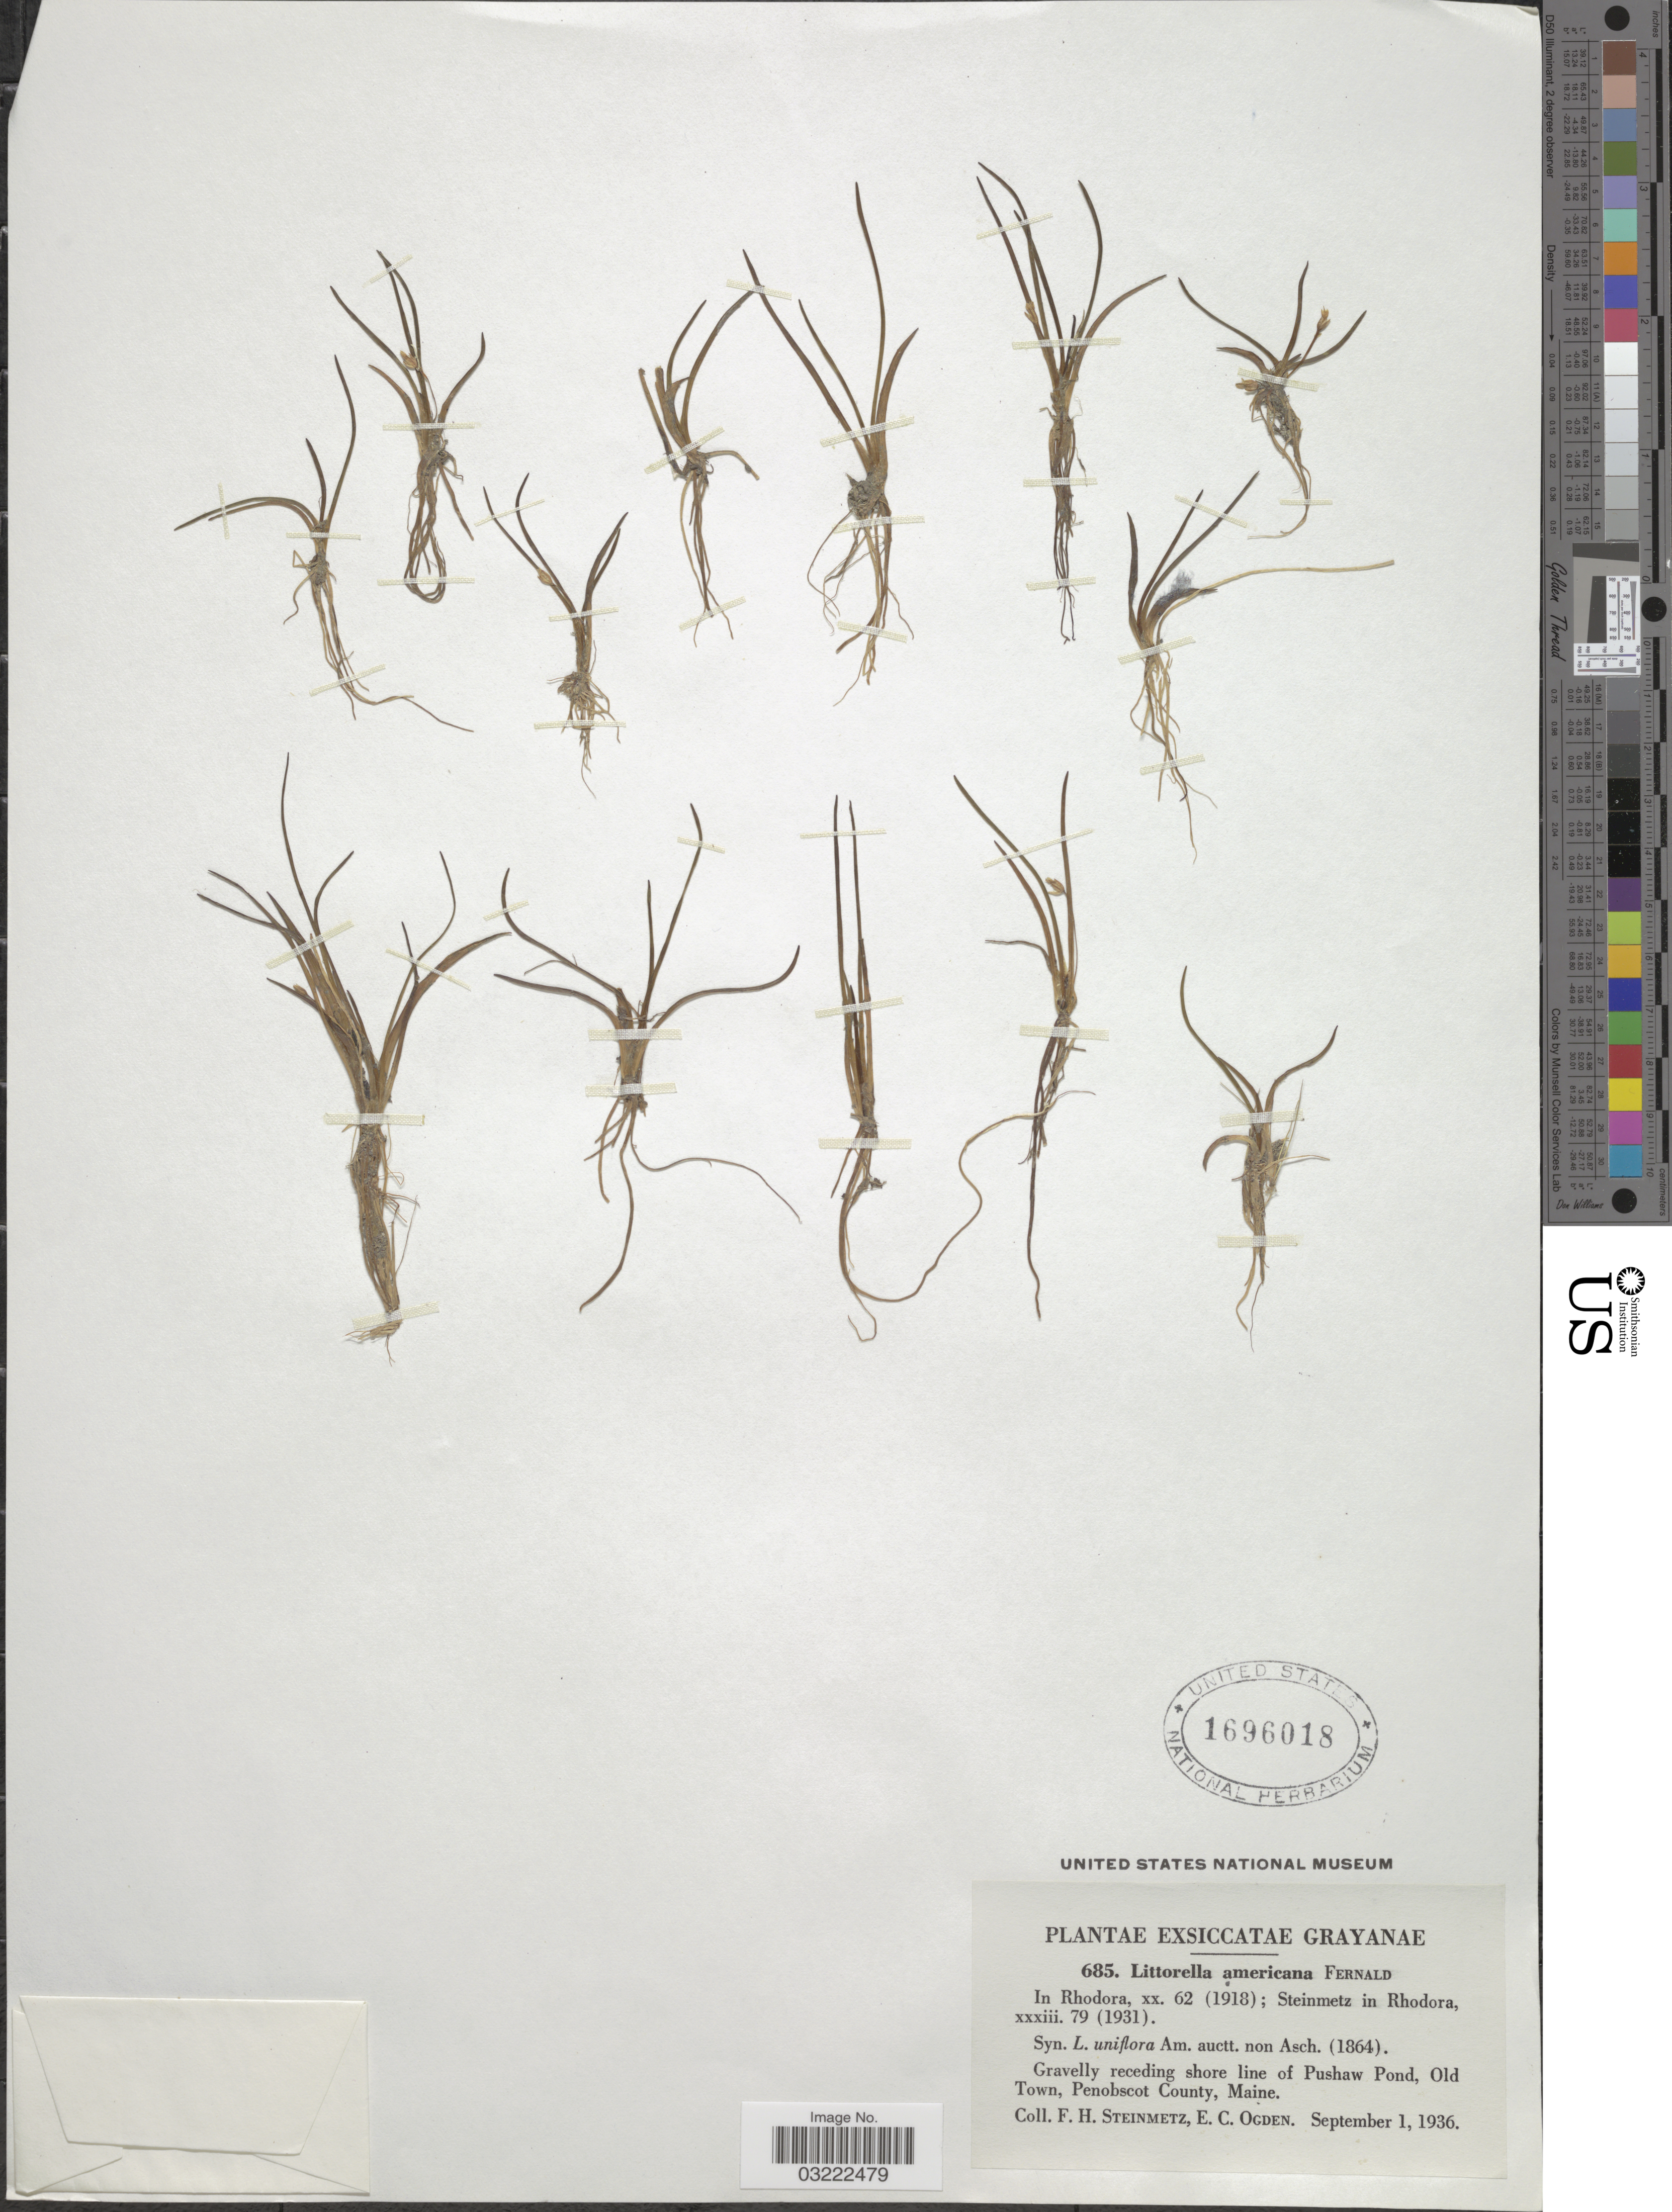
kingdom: Plantae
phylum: Tracheophyta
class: Magnoliopsida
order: Lamiales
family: Plantaginaceae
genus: Littorella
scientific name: Littorella americana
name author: Fernald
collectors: F. H. Steinmetz & E. Ogden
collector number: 685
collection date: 1936-09-01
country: United States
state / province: Maine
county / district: Penobscot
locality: Grayanae, Gravelly receding shore line of Pushaw Pond, Old Town.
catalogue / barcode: US 1696018